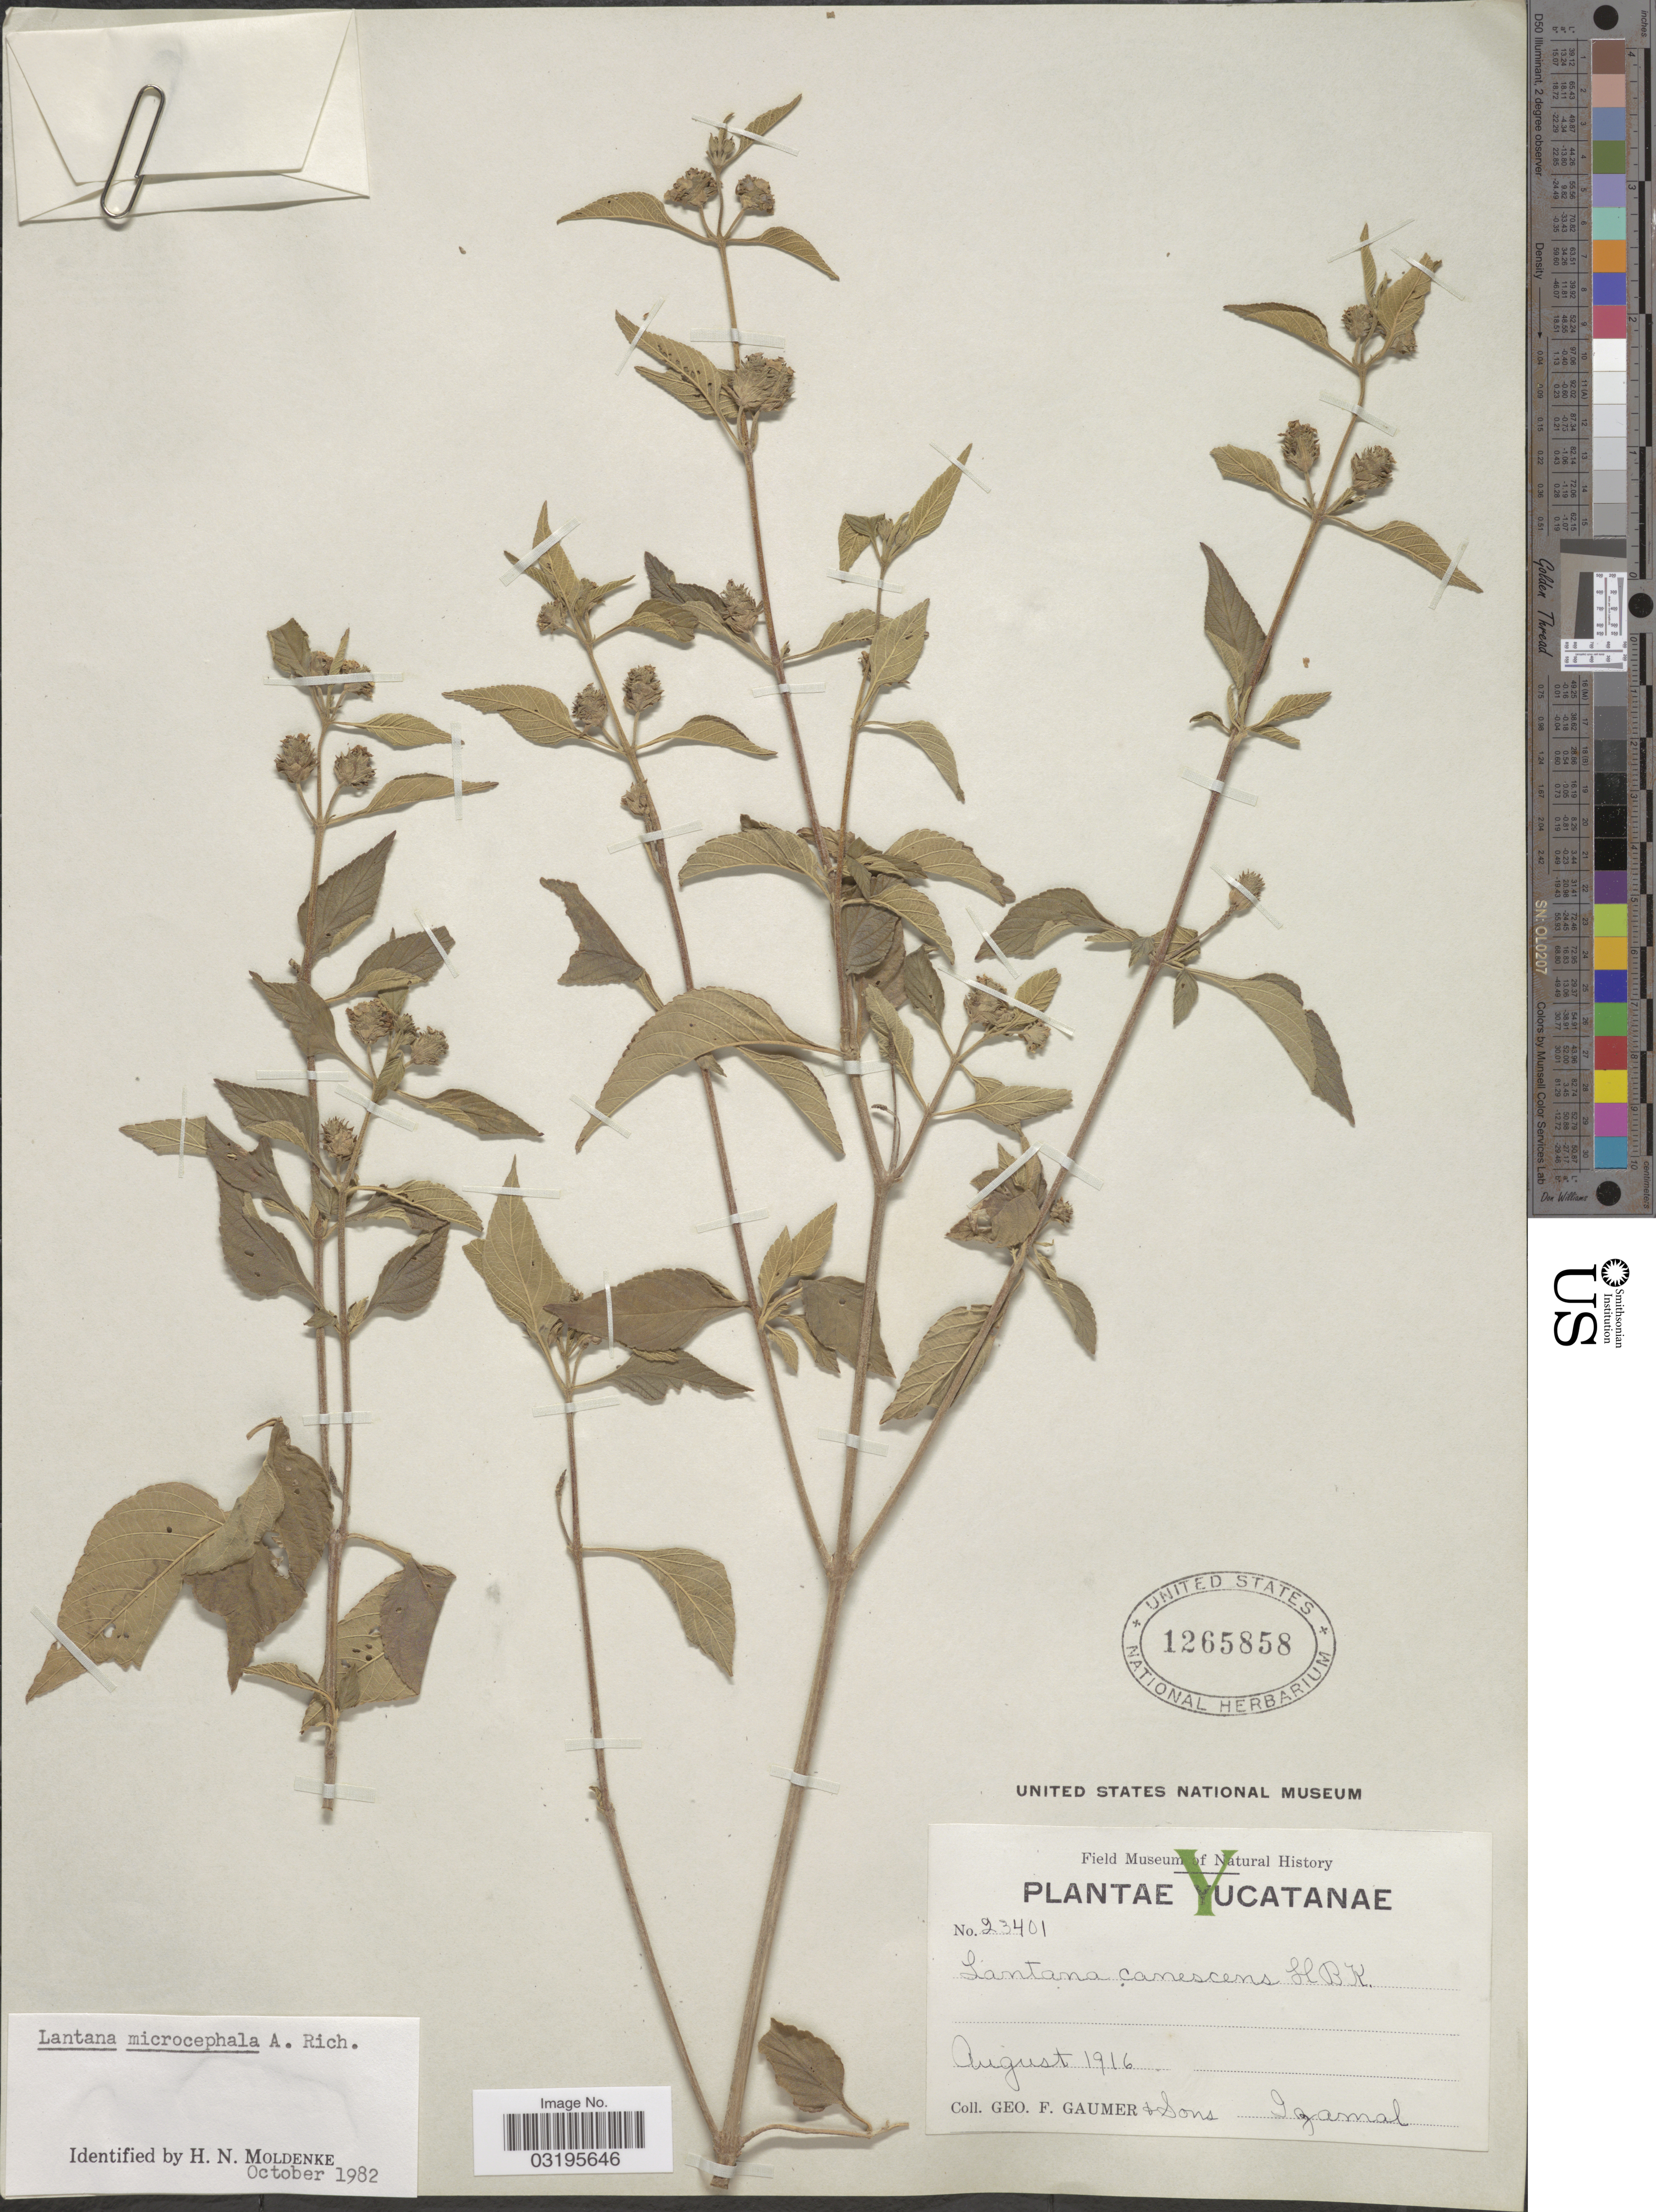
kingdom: Plantae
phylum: Tracheophyta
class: Magnoliopsida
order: Lamiales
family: Verbenaceae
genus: Lantana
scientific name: Lantana microcephala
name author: A. Rich. in Sagra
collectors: G. F. Gaumer & Sons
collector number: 23401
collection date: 1916-08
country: Mexico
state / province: Yucatán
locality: Izamal.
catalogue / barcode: US 1265858